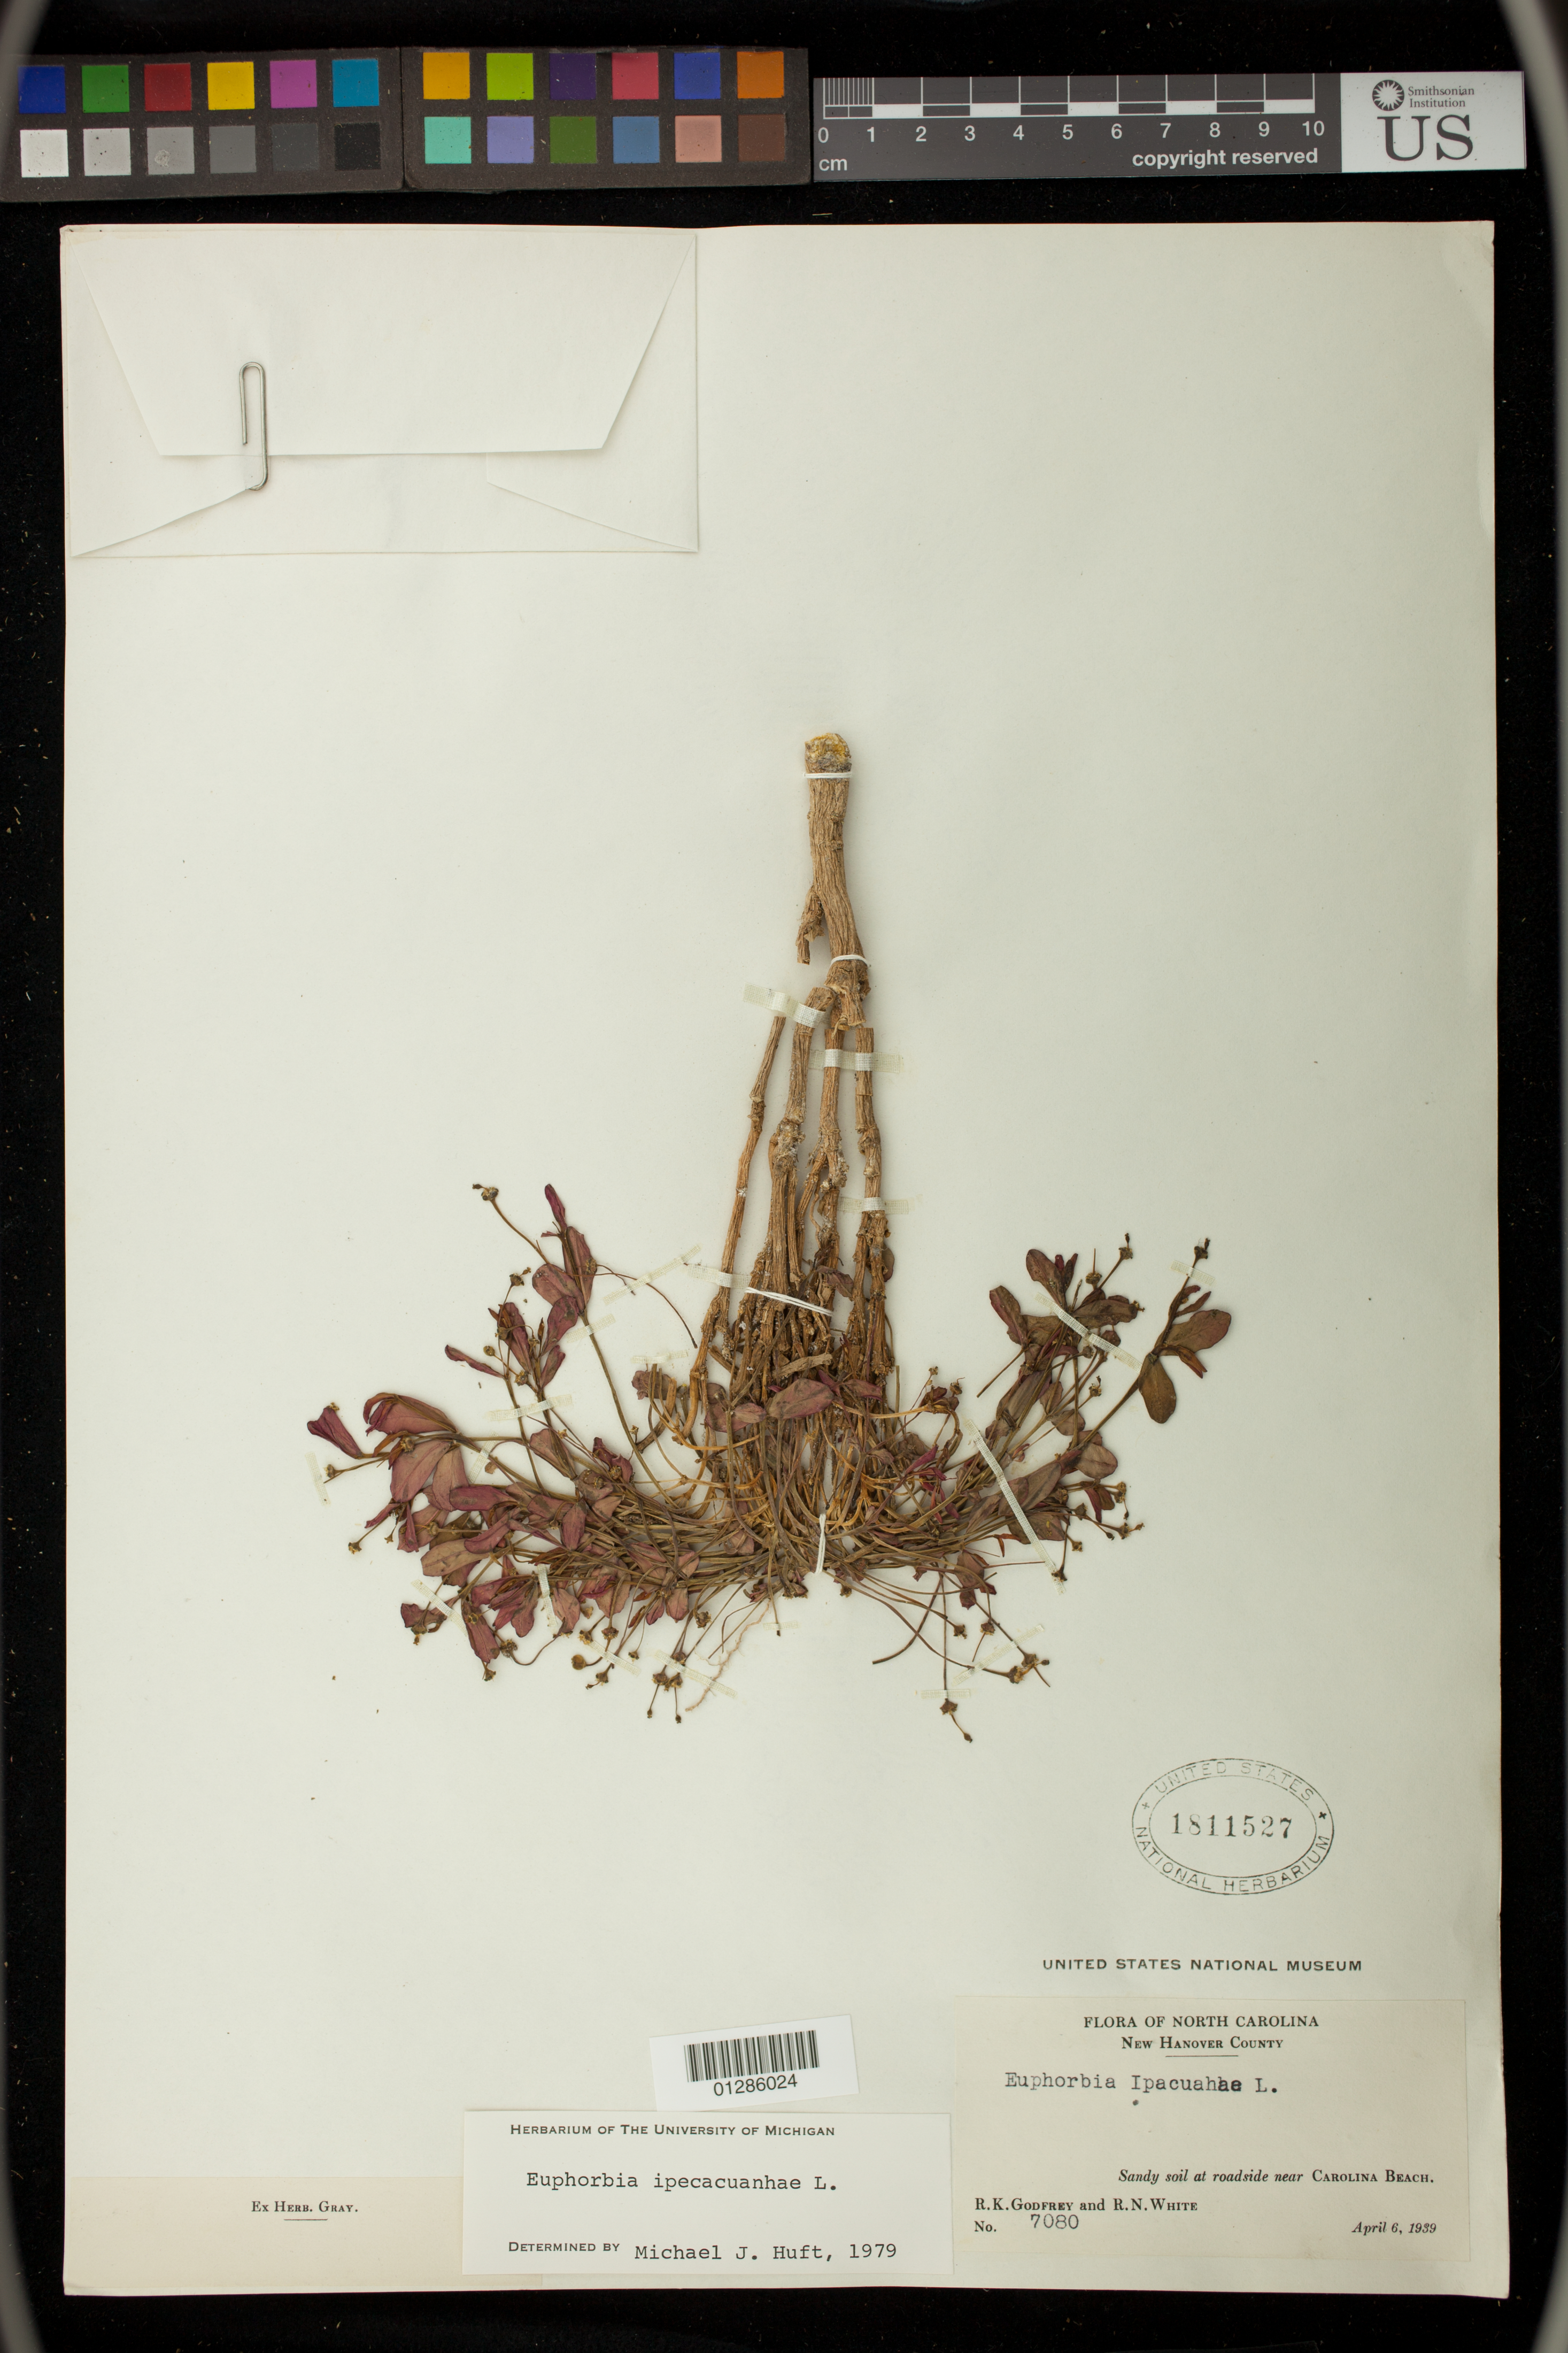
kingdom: Plantae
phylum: Tracheophyta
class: Magnoliopsida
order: Malpighiales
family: Euphorbiaceae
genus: Euphorbia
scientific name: Euphorbia ipecacuanhae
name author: L.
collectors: R. K. Godfrey & R. N. White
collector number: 7080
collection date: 1939-04-06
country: United States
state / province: North Carolina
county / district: New Hanover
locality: near Carolina Beach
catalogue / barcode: US 1811527